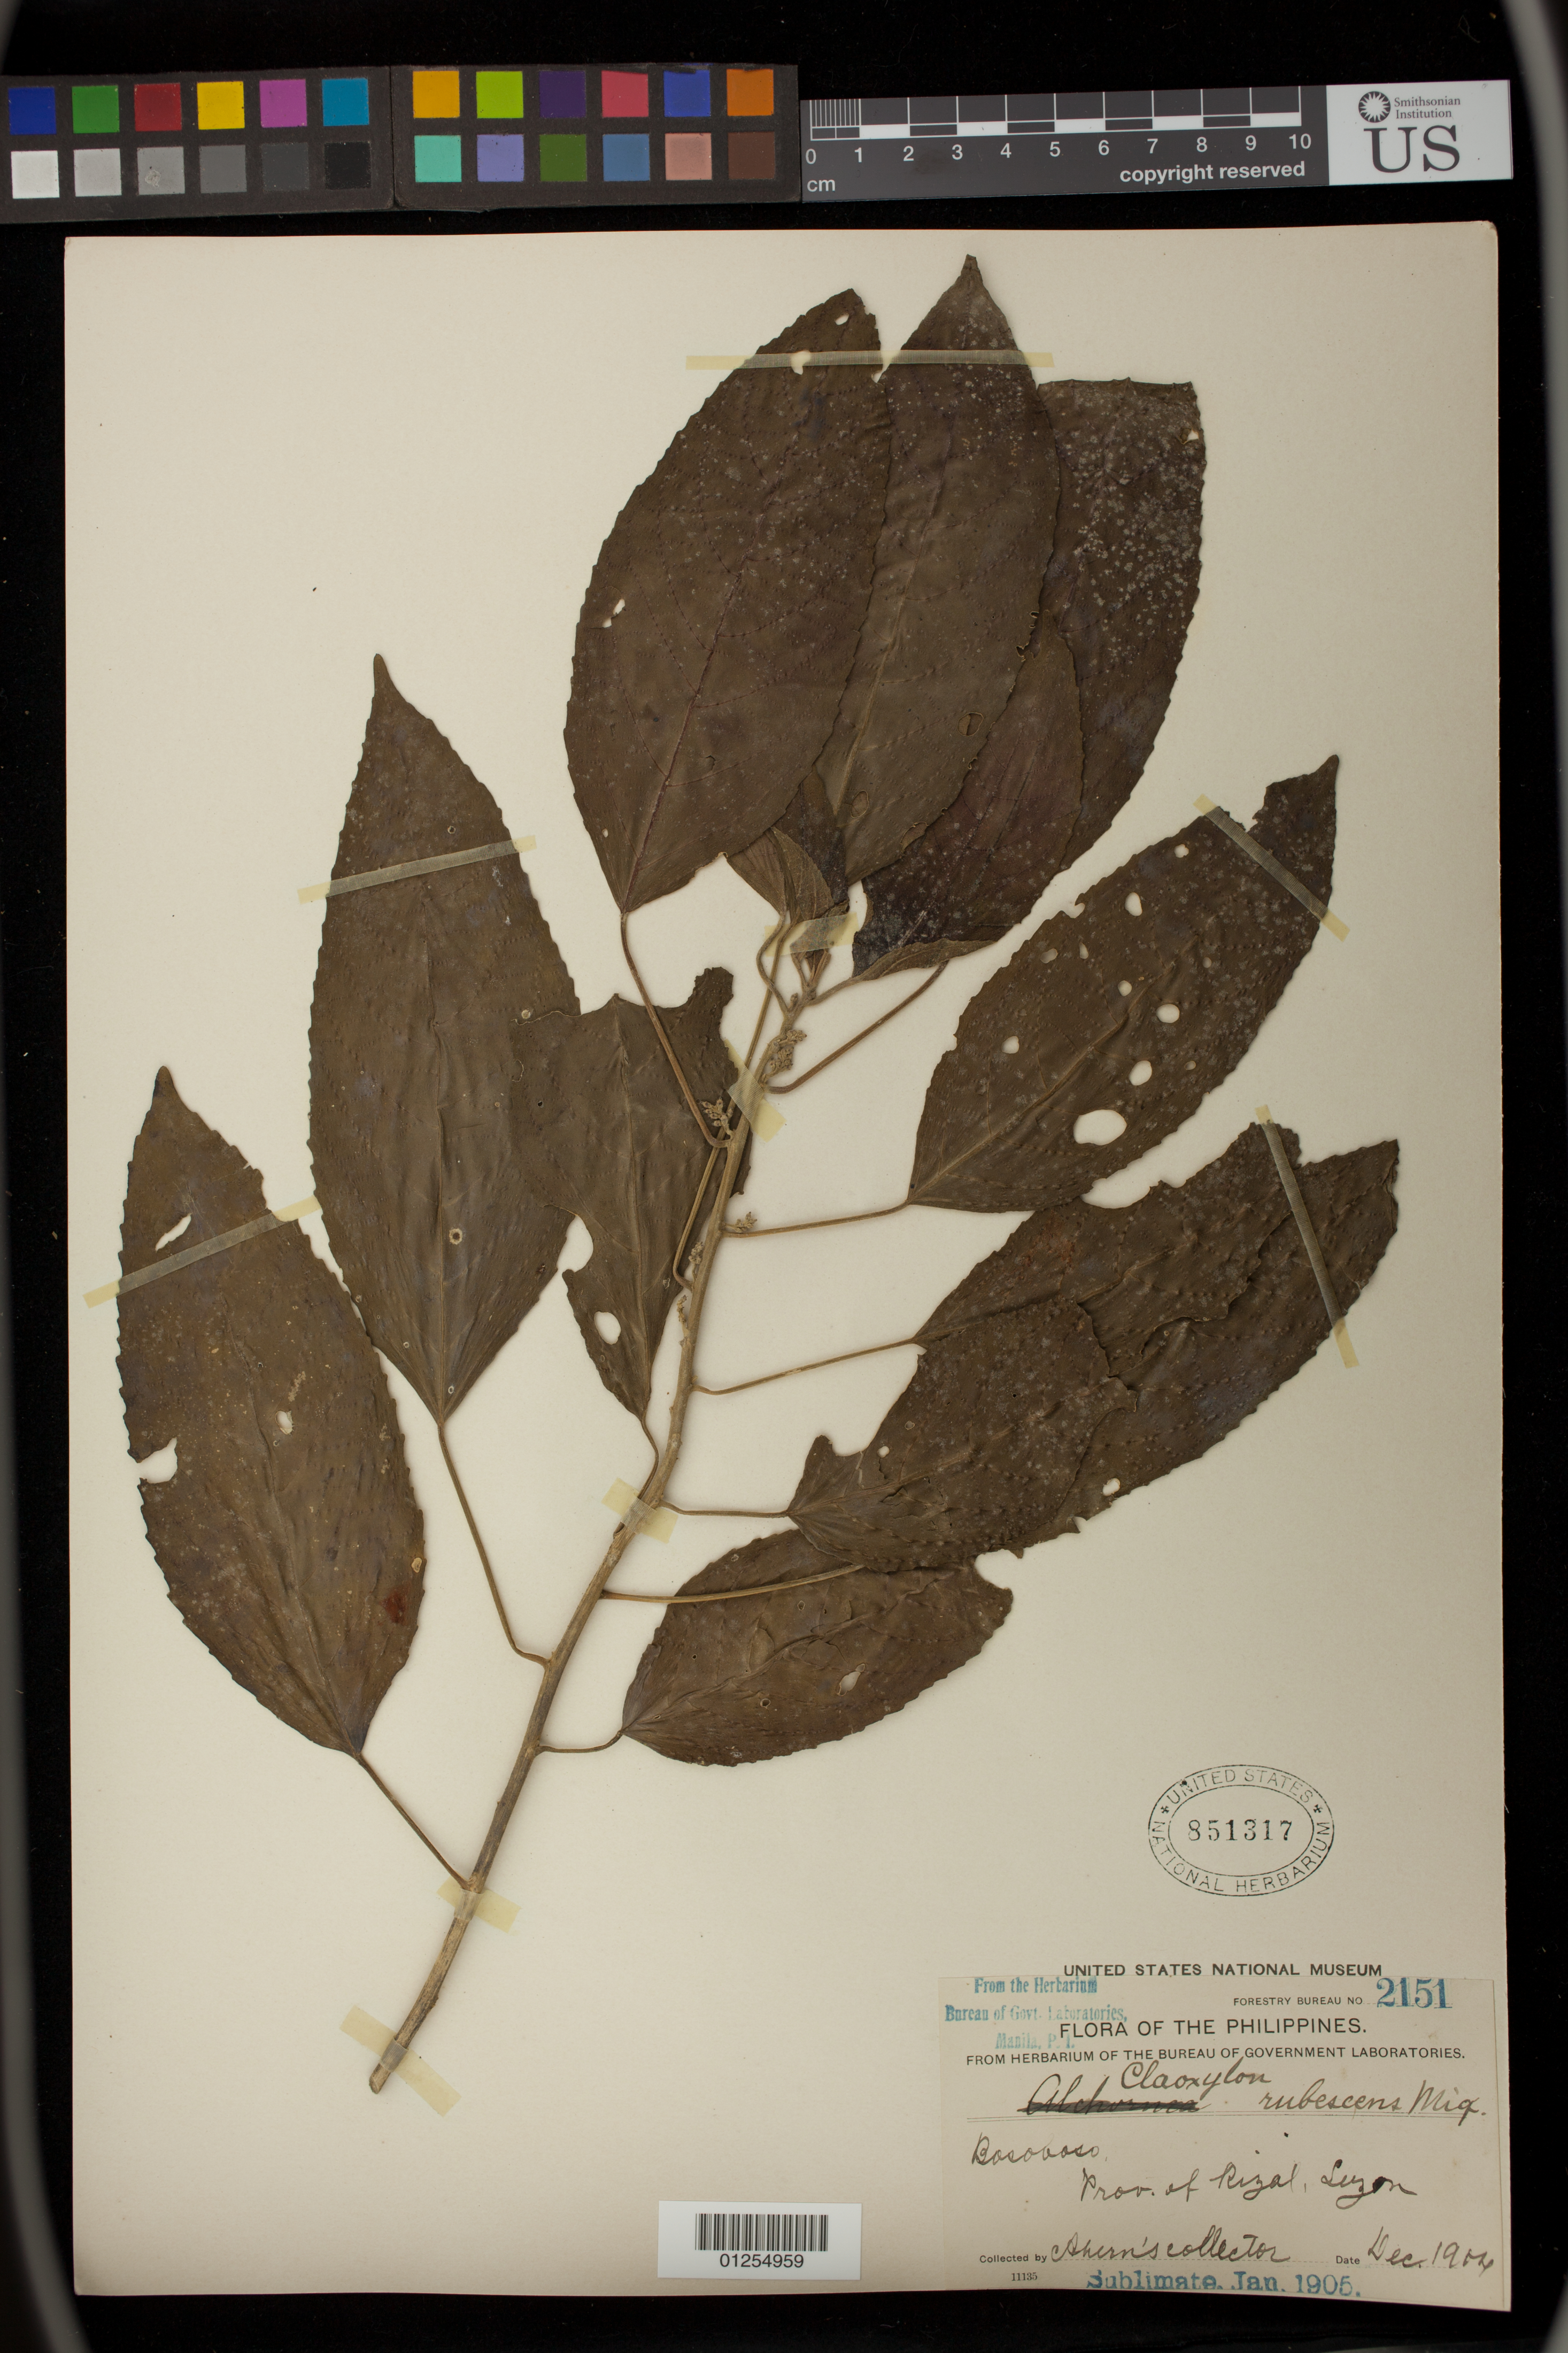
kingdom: Plantae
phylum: Tracheophyta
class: Magnoliopsida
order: Malpighiales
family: Euphorbiaceae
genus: Claoxylon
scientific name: Claoxylon rebescens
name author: Miq.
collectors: Ahern's collector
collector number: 2151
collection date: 1904-12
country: Philippines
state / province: Calabarzon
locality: Bosoboso, Prov. of Rizal, Luzon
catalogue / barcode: US 851317